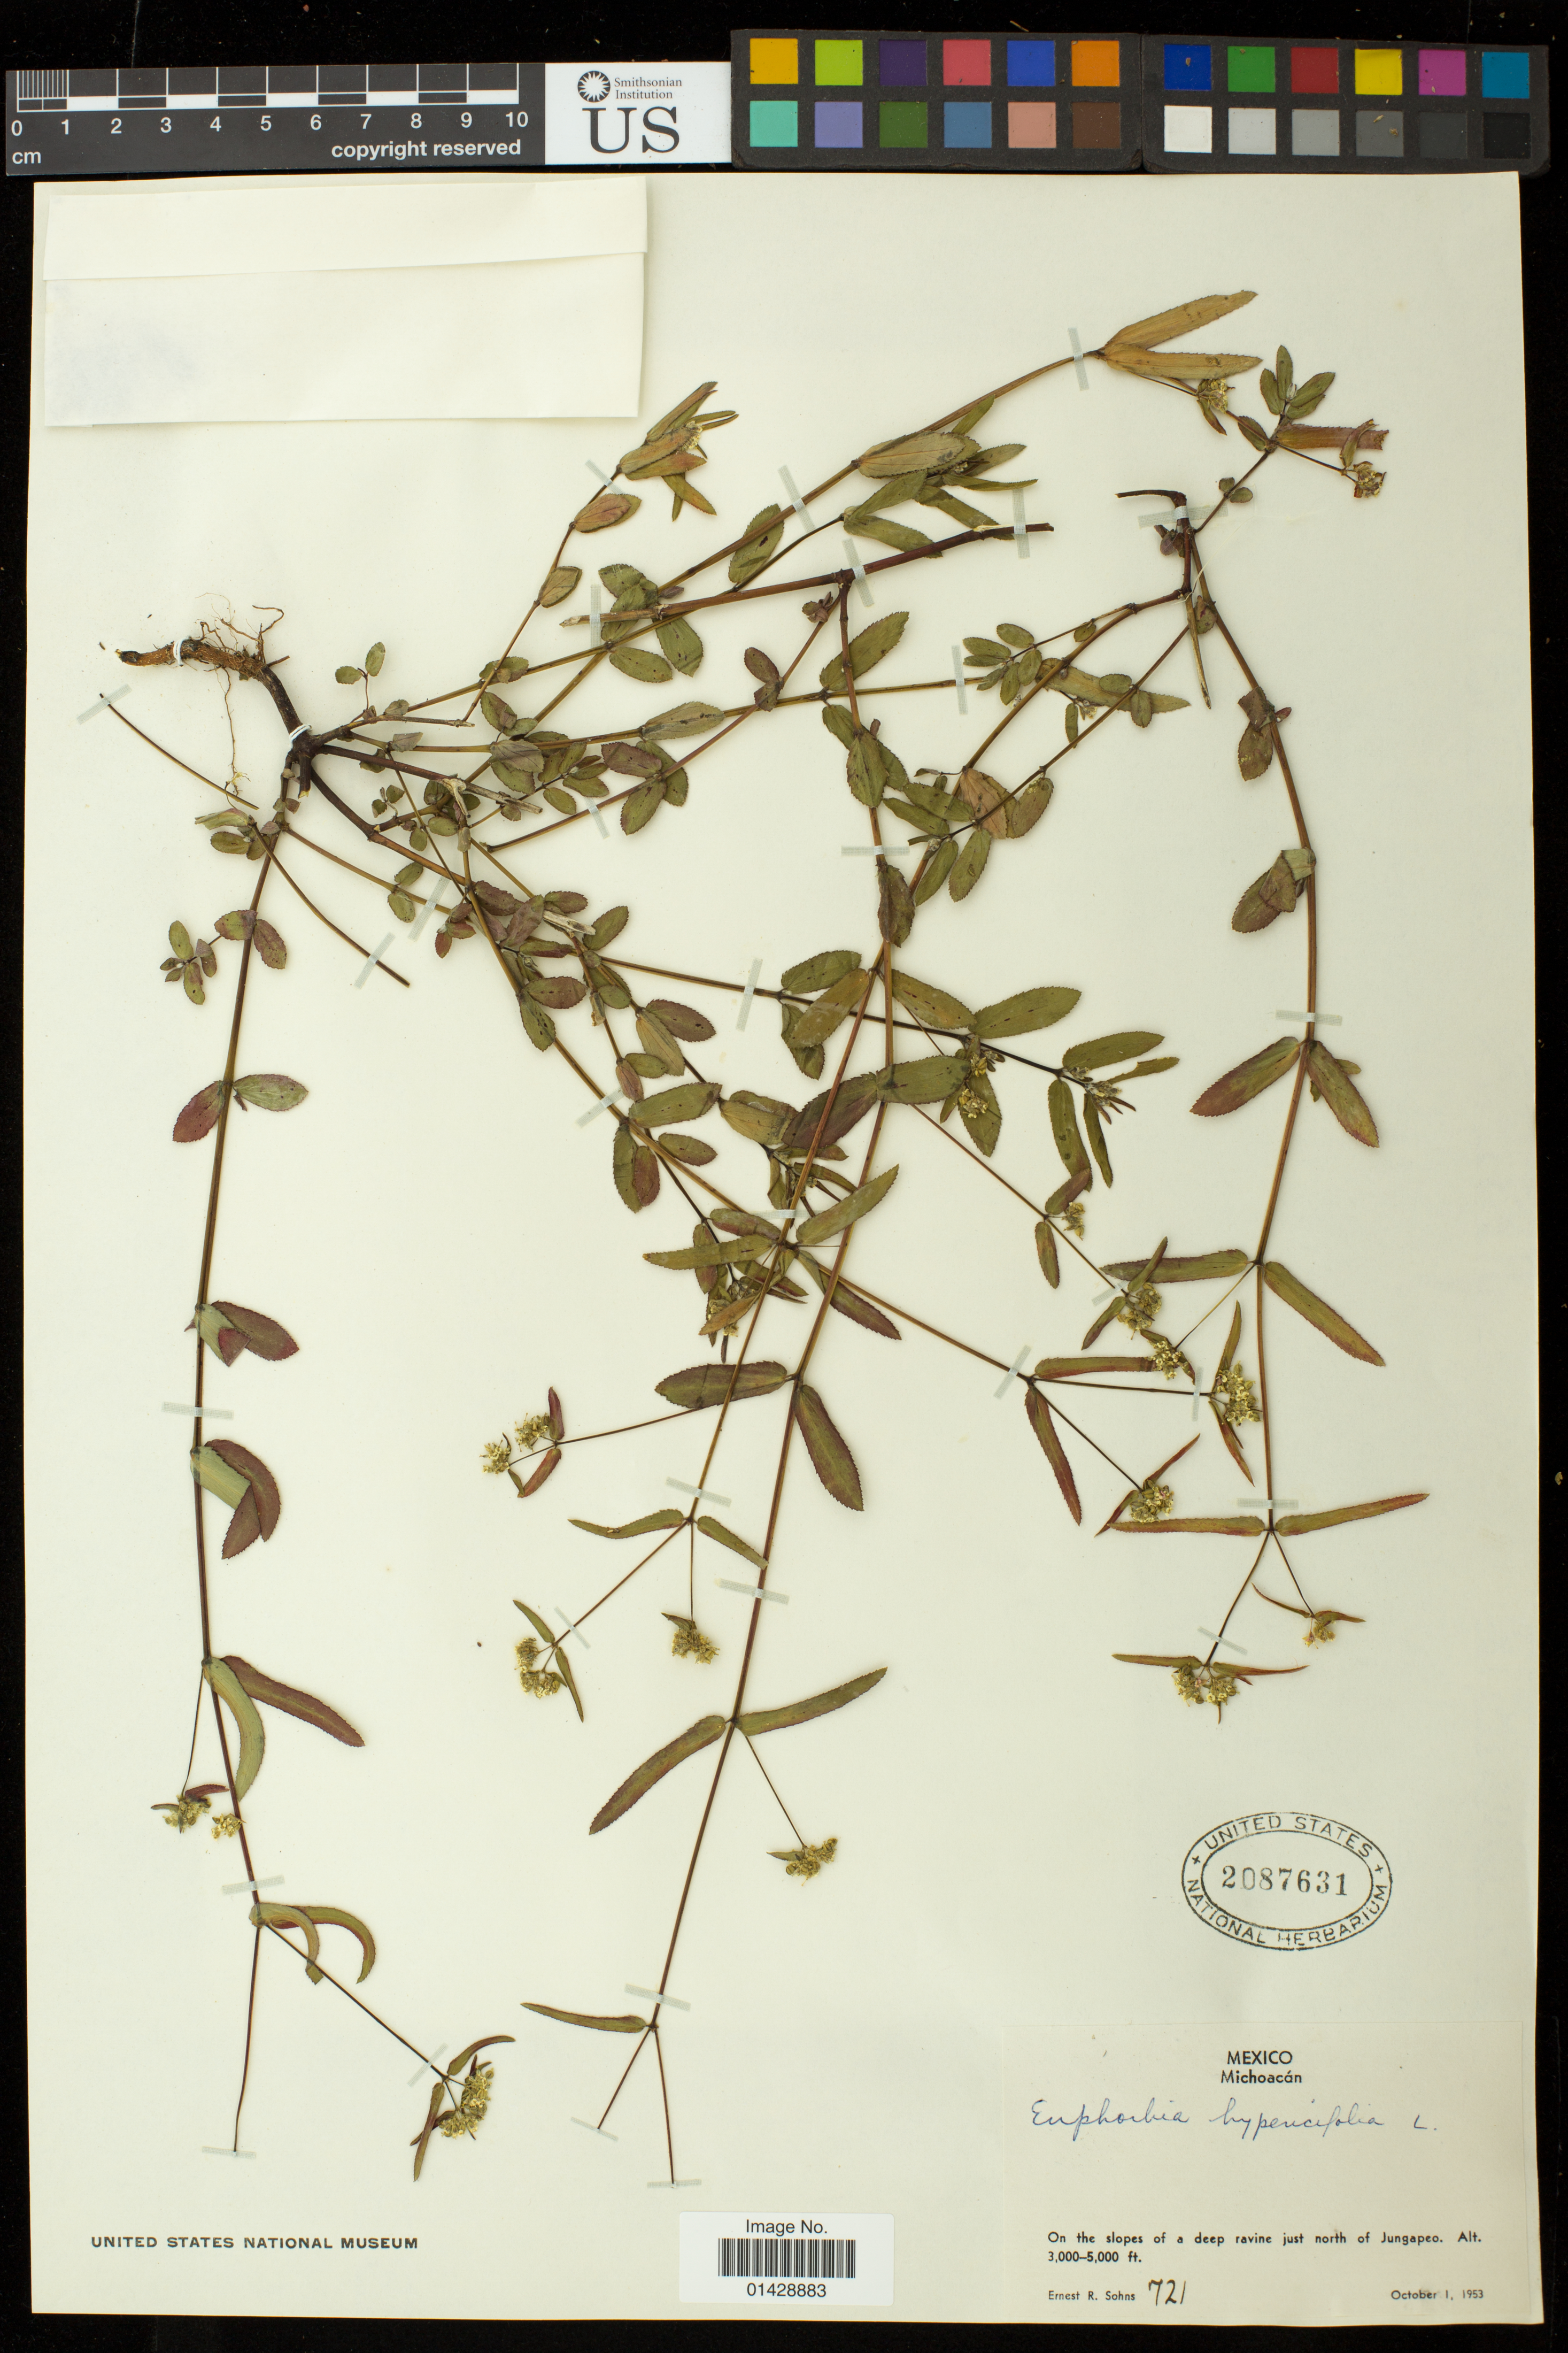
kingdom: Plantae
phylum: Tracheophyta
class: Magnoliopsida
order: Malpighiales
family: Euphorbiaceae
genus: Euphorbia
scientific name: Euphorbia lasiocarpa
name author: Klotzsch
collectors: E. R. Sohns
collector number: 721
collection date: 1953-10-01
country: Mexico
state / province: Michoacán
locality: On the slopes of a deep ravine just north of Jungapeo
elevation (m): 914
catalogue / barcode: US 2087631